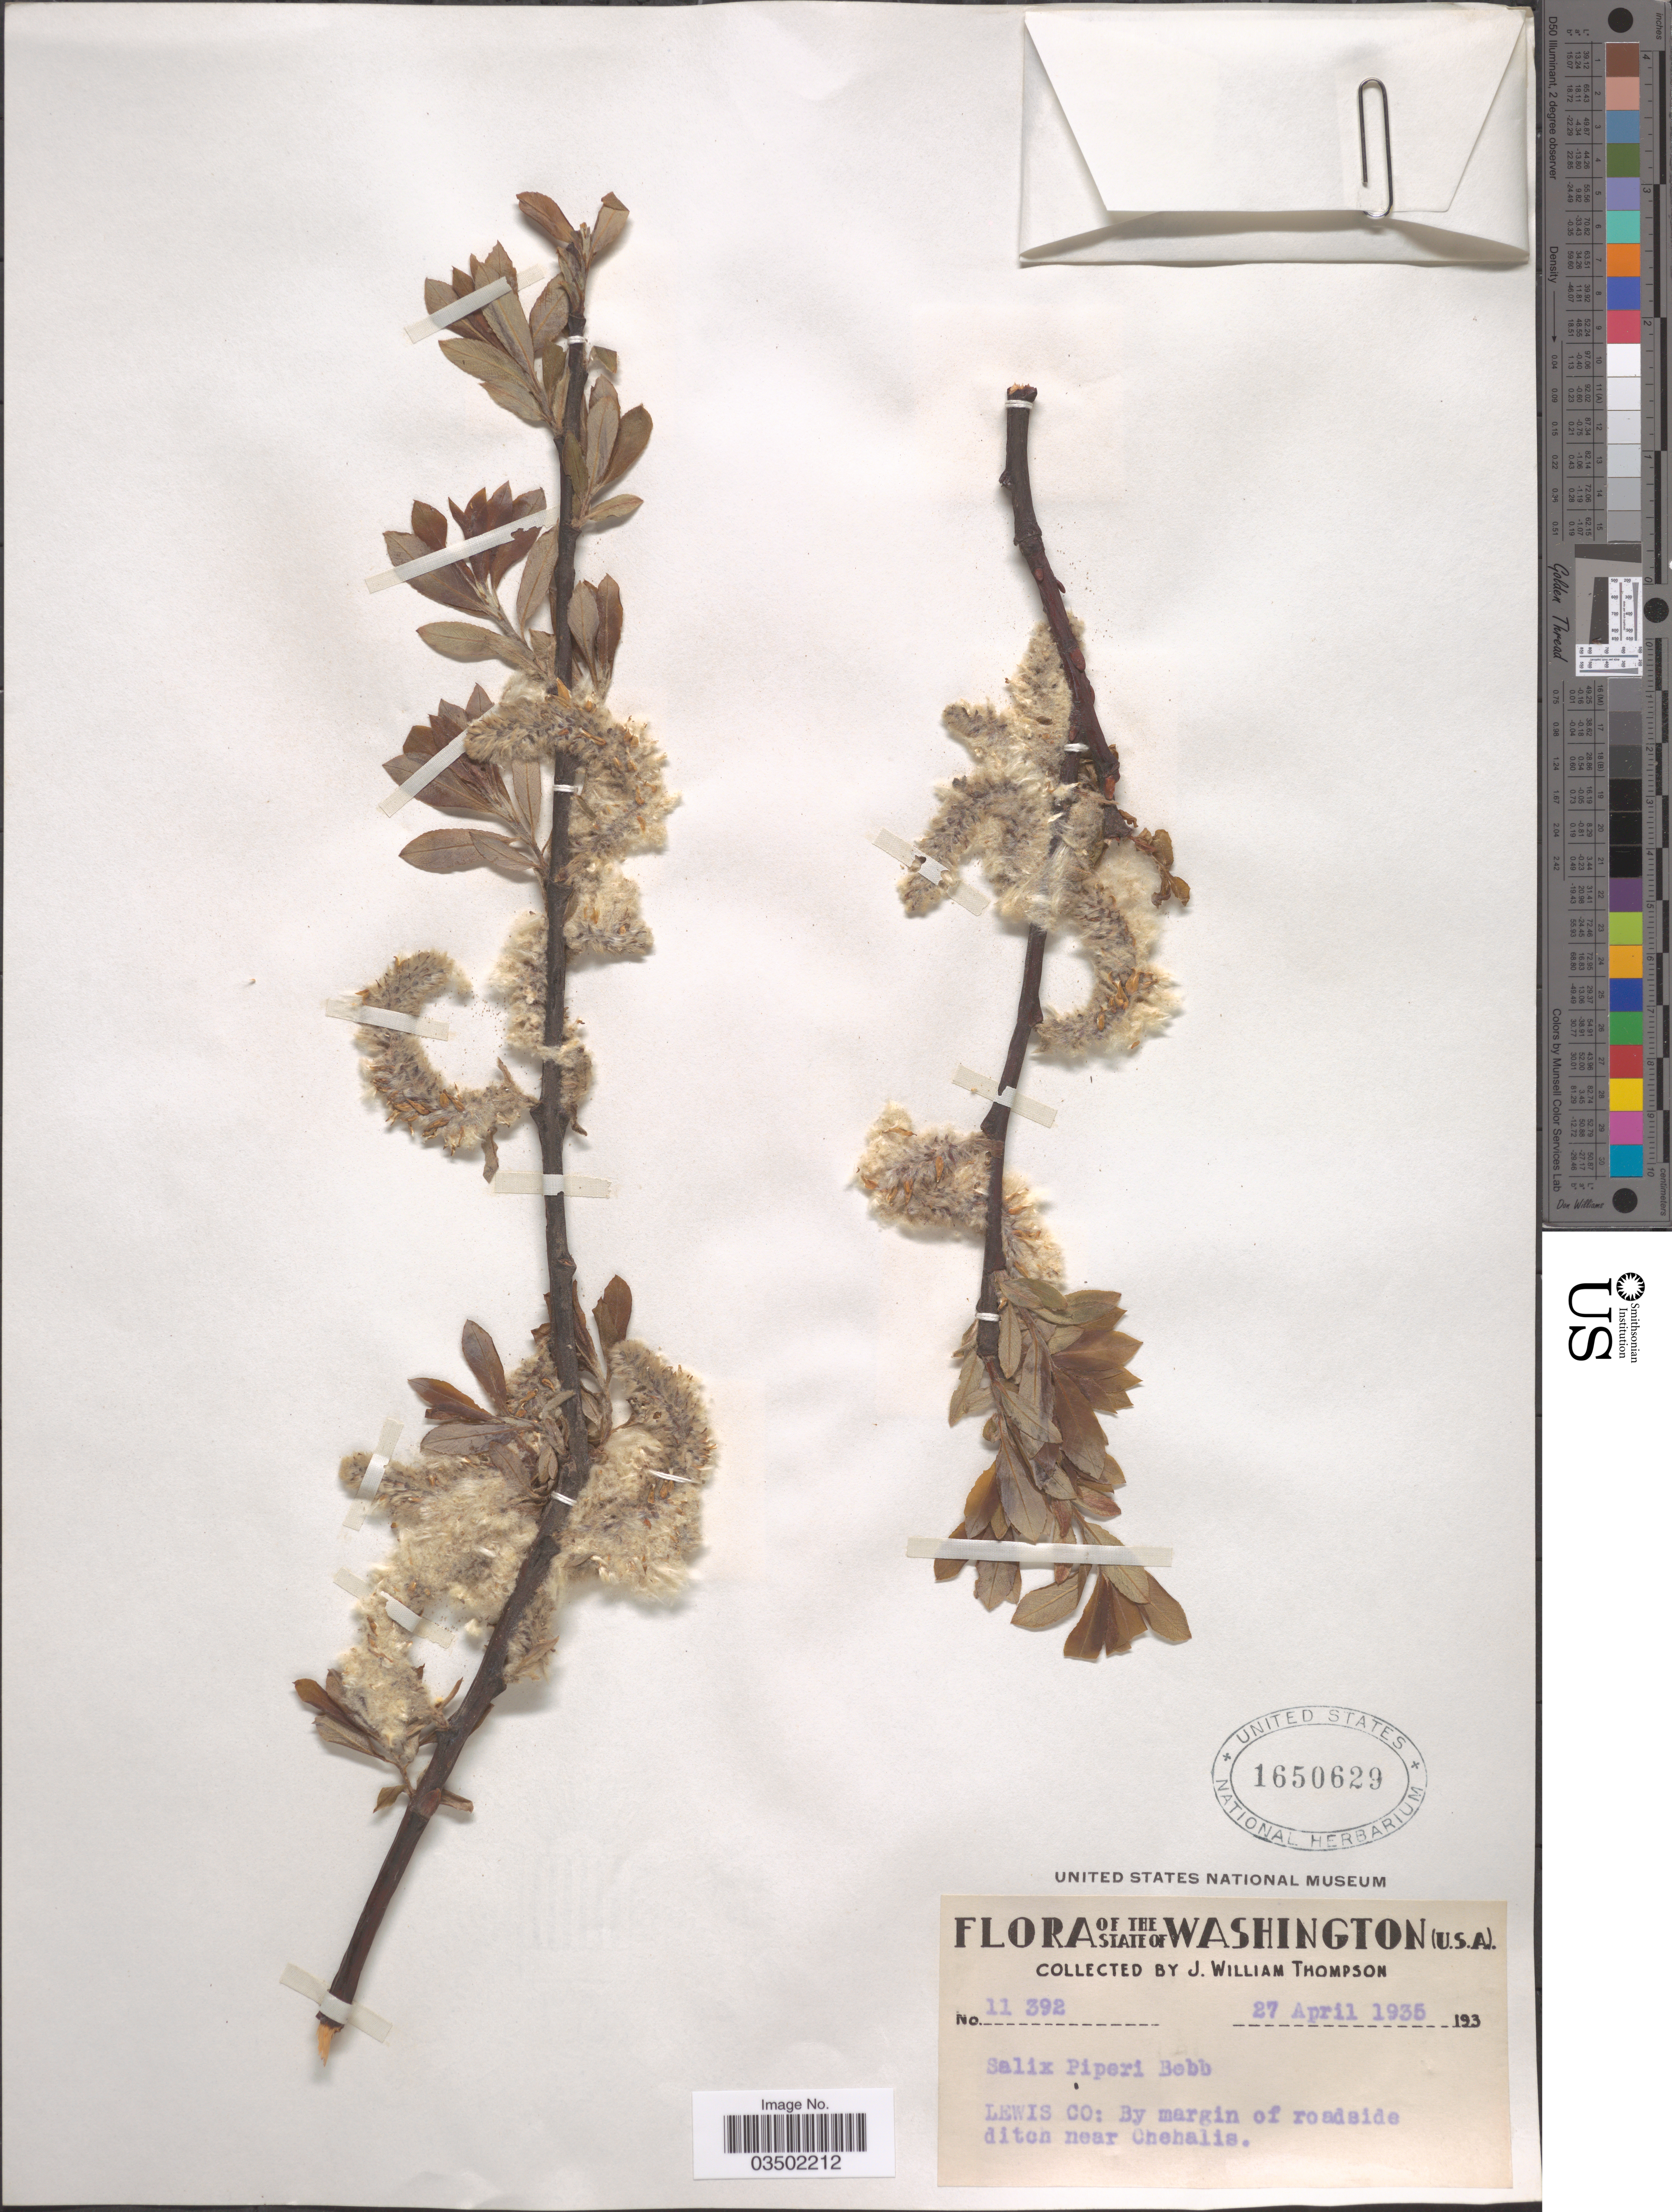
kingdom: Plantae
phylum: Tracheophyta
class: Magnoliopsida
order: Malpighiales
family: Salicaceae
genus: Salix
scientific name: Salix piperi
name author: Bebb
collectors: J. W. Thompson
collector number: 11392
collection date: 1935-04-27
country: United States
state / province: Washington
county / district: Lewis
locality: Lewis Co: By margin of roadside ditch near Chehalis.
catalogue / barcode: US 1650629